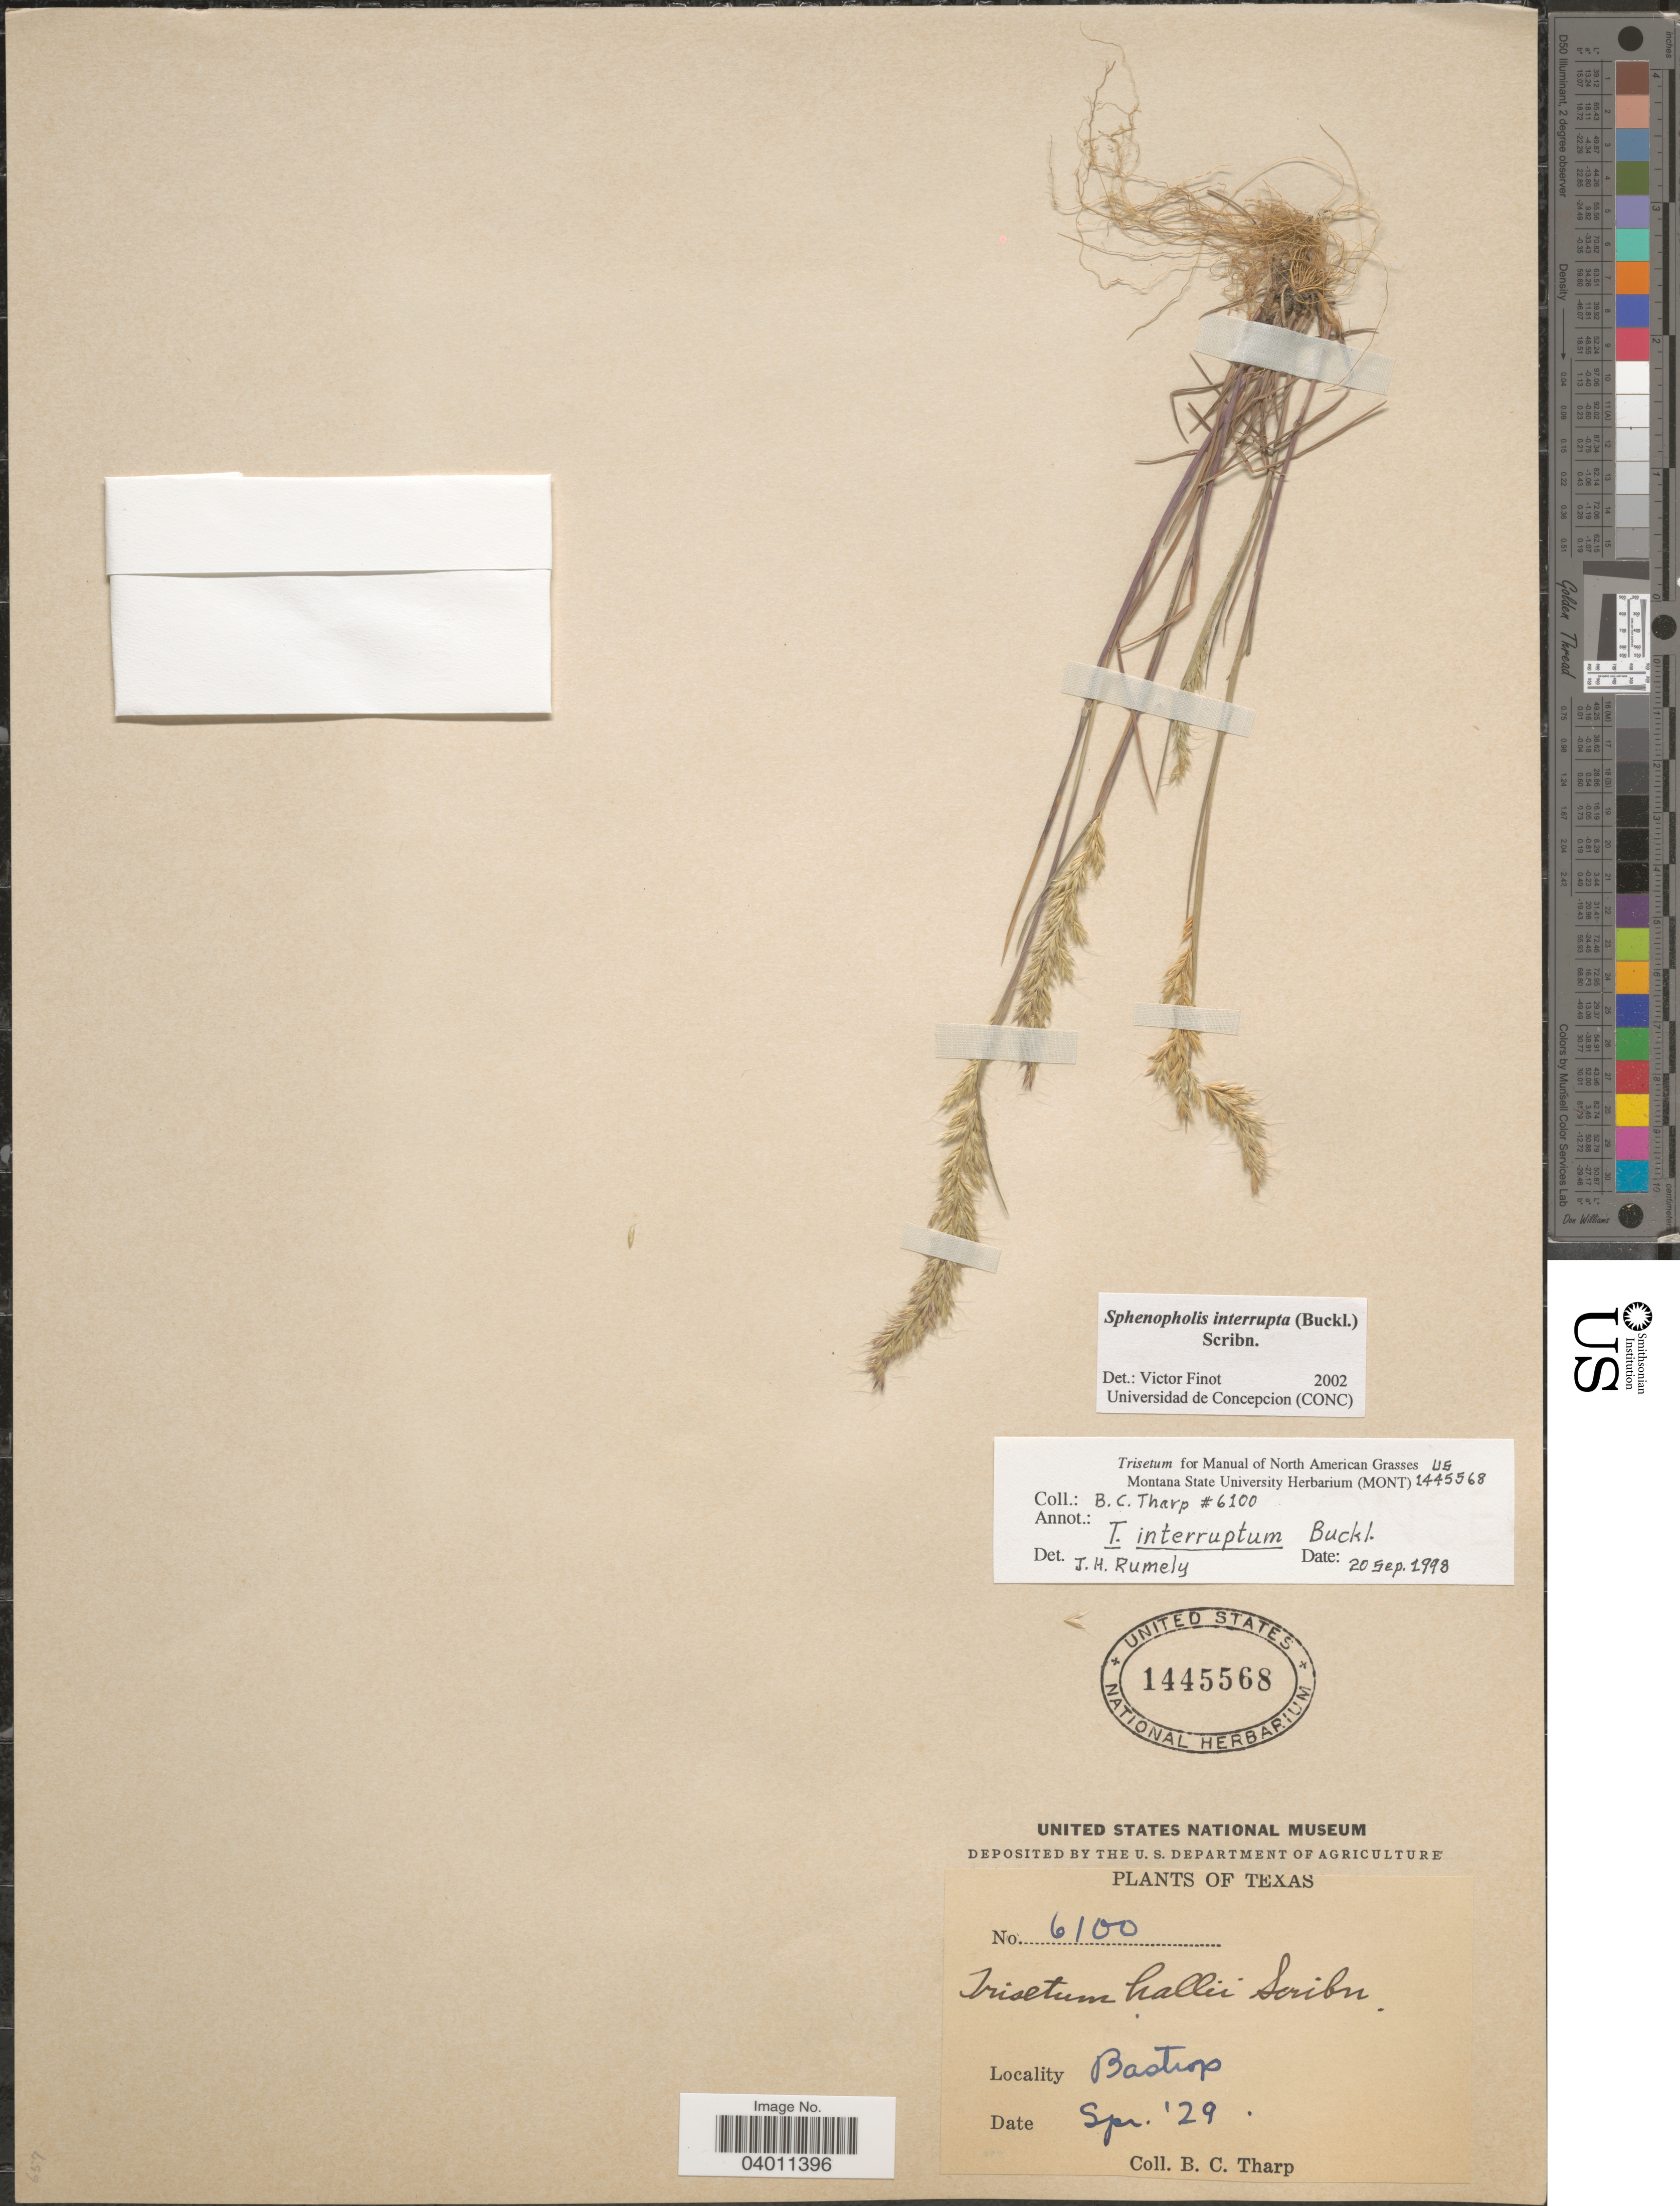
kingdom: Plantae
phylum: Tracheophyta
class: Liliopsida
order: Poales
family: Poaceae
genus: Sphenopholis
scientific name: Sphenopholis interrupta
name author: (Buckley) Scribn.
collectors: B. C. Tharp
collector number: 6100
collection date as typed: Transcribed d/m/y: /9/29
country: United States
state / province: Texas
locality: Bastrop.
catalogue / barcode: US 1445568